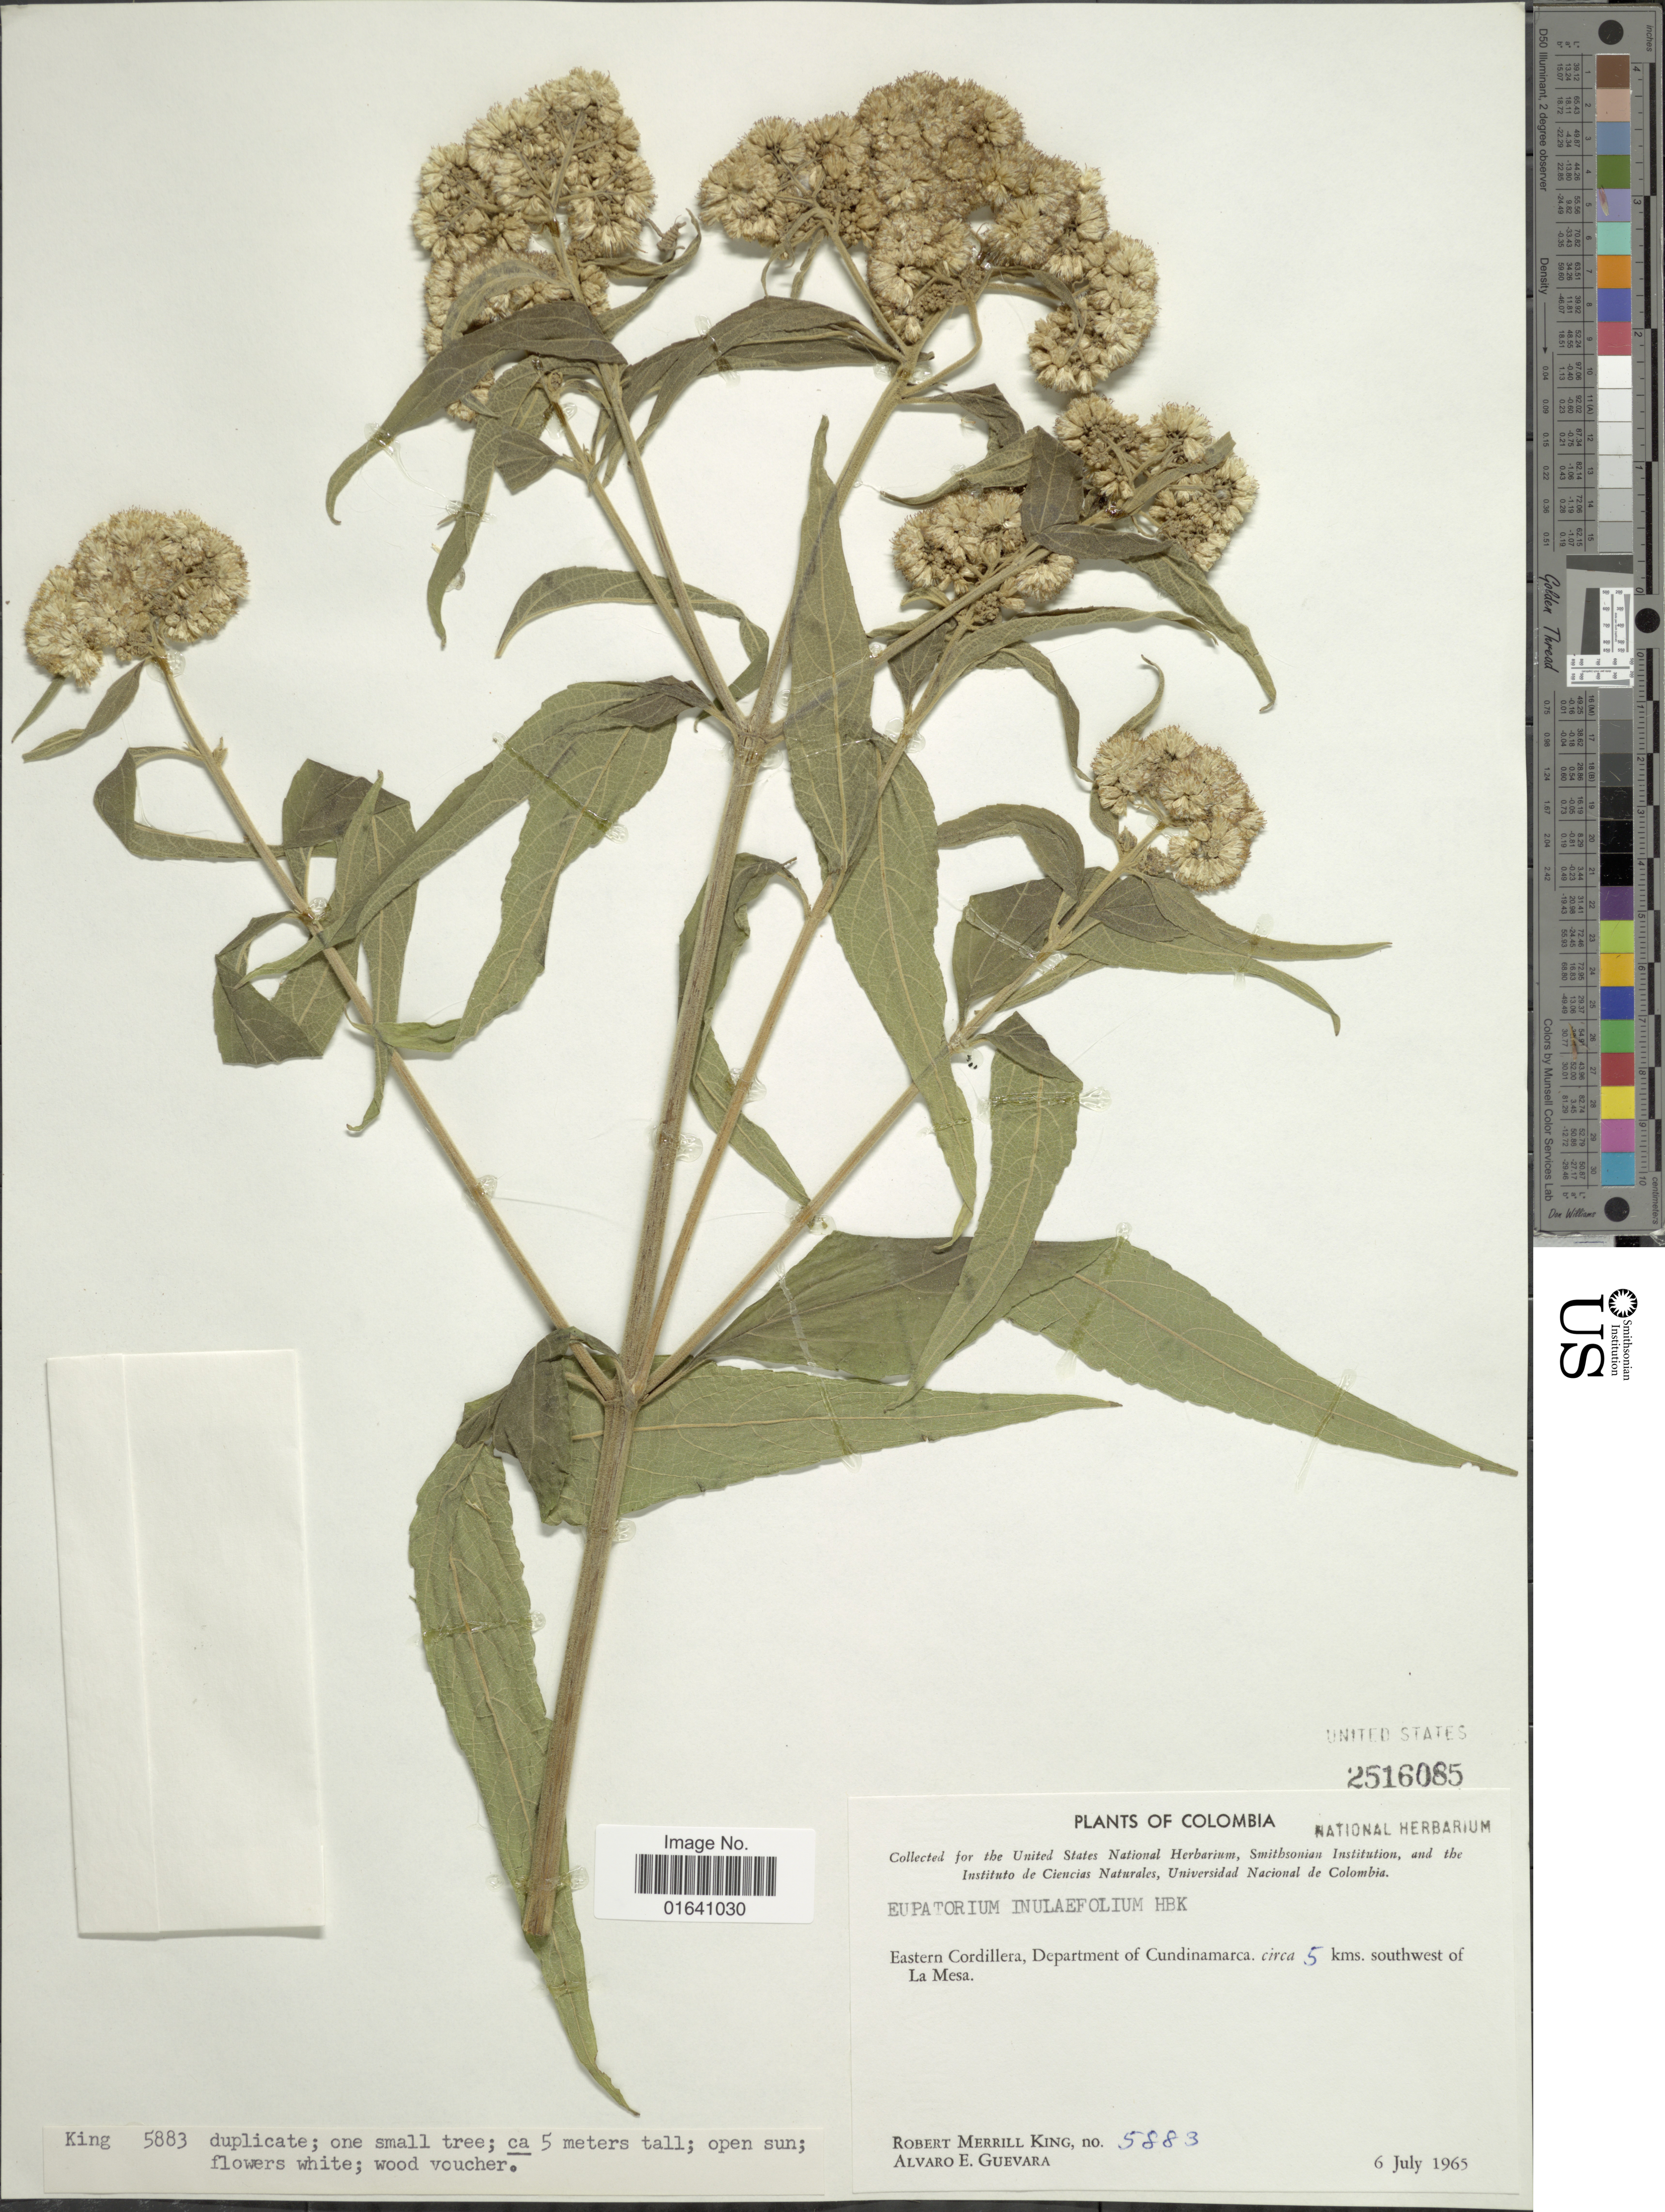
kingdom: Plantae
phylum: Tracheophyta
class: Magnoliopsida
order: Asterales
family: Asteraceae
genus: Austroeupatorium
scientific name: Austroeupatorium inulaefolium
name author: (Kunth) R.M. King & H. Rob.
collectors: R. M. King & A. E. Guevara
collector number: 5883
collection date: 1965-07-06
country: Colombia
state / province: Cundinamarca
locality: Eastern Cordillera, Department of Cundinamarca. circa 5 kms. southwest of La Mesa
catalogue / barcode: US 2516085